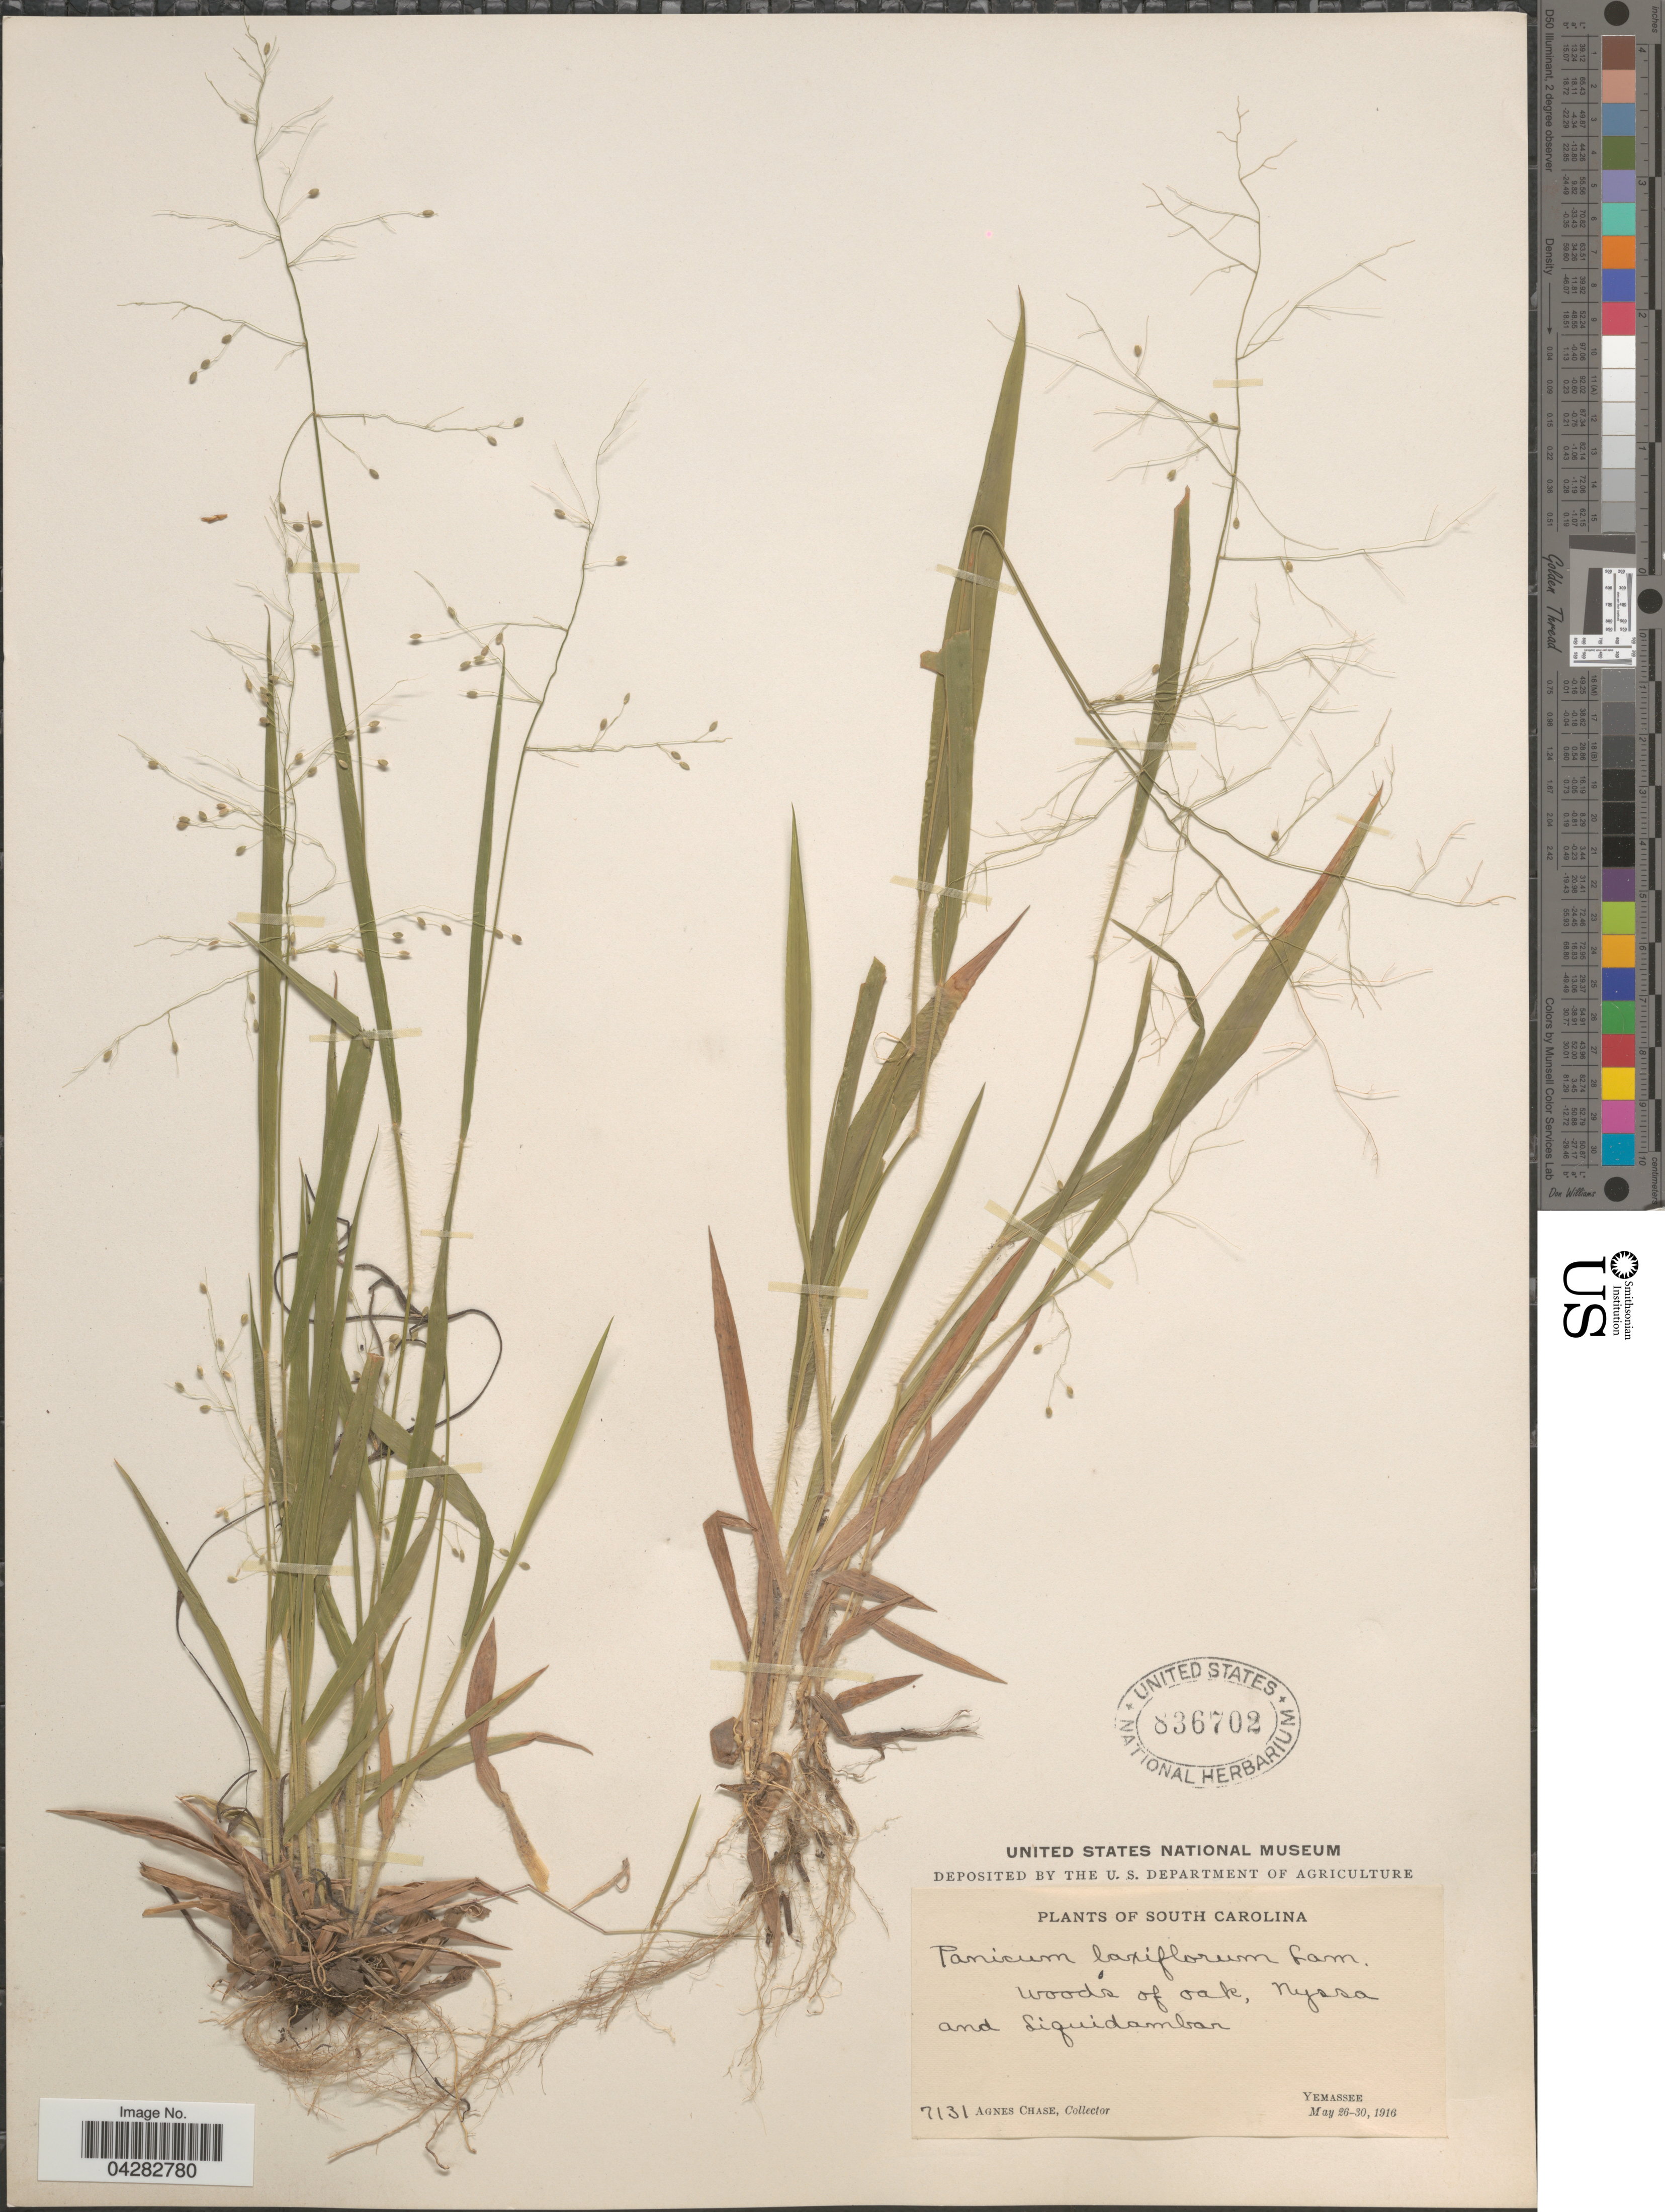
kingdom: Plantae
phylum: Tracheophyta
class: Liliopsida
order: Poales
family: Poaceae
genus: Dichanthelium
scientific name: Dichanthelium laxiflorum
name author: (Lam.) Gould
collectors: A. Chase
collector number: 7131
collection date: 1916-05-26/1916-05-30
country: United States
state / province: South Carolina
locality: Woods of oak, Nyssa and Liquidambar. Yemassee.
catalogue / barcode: US 836702